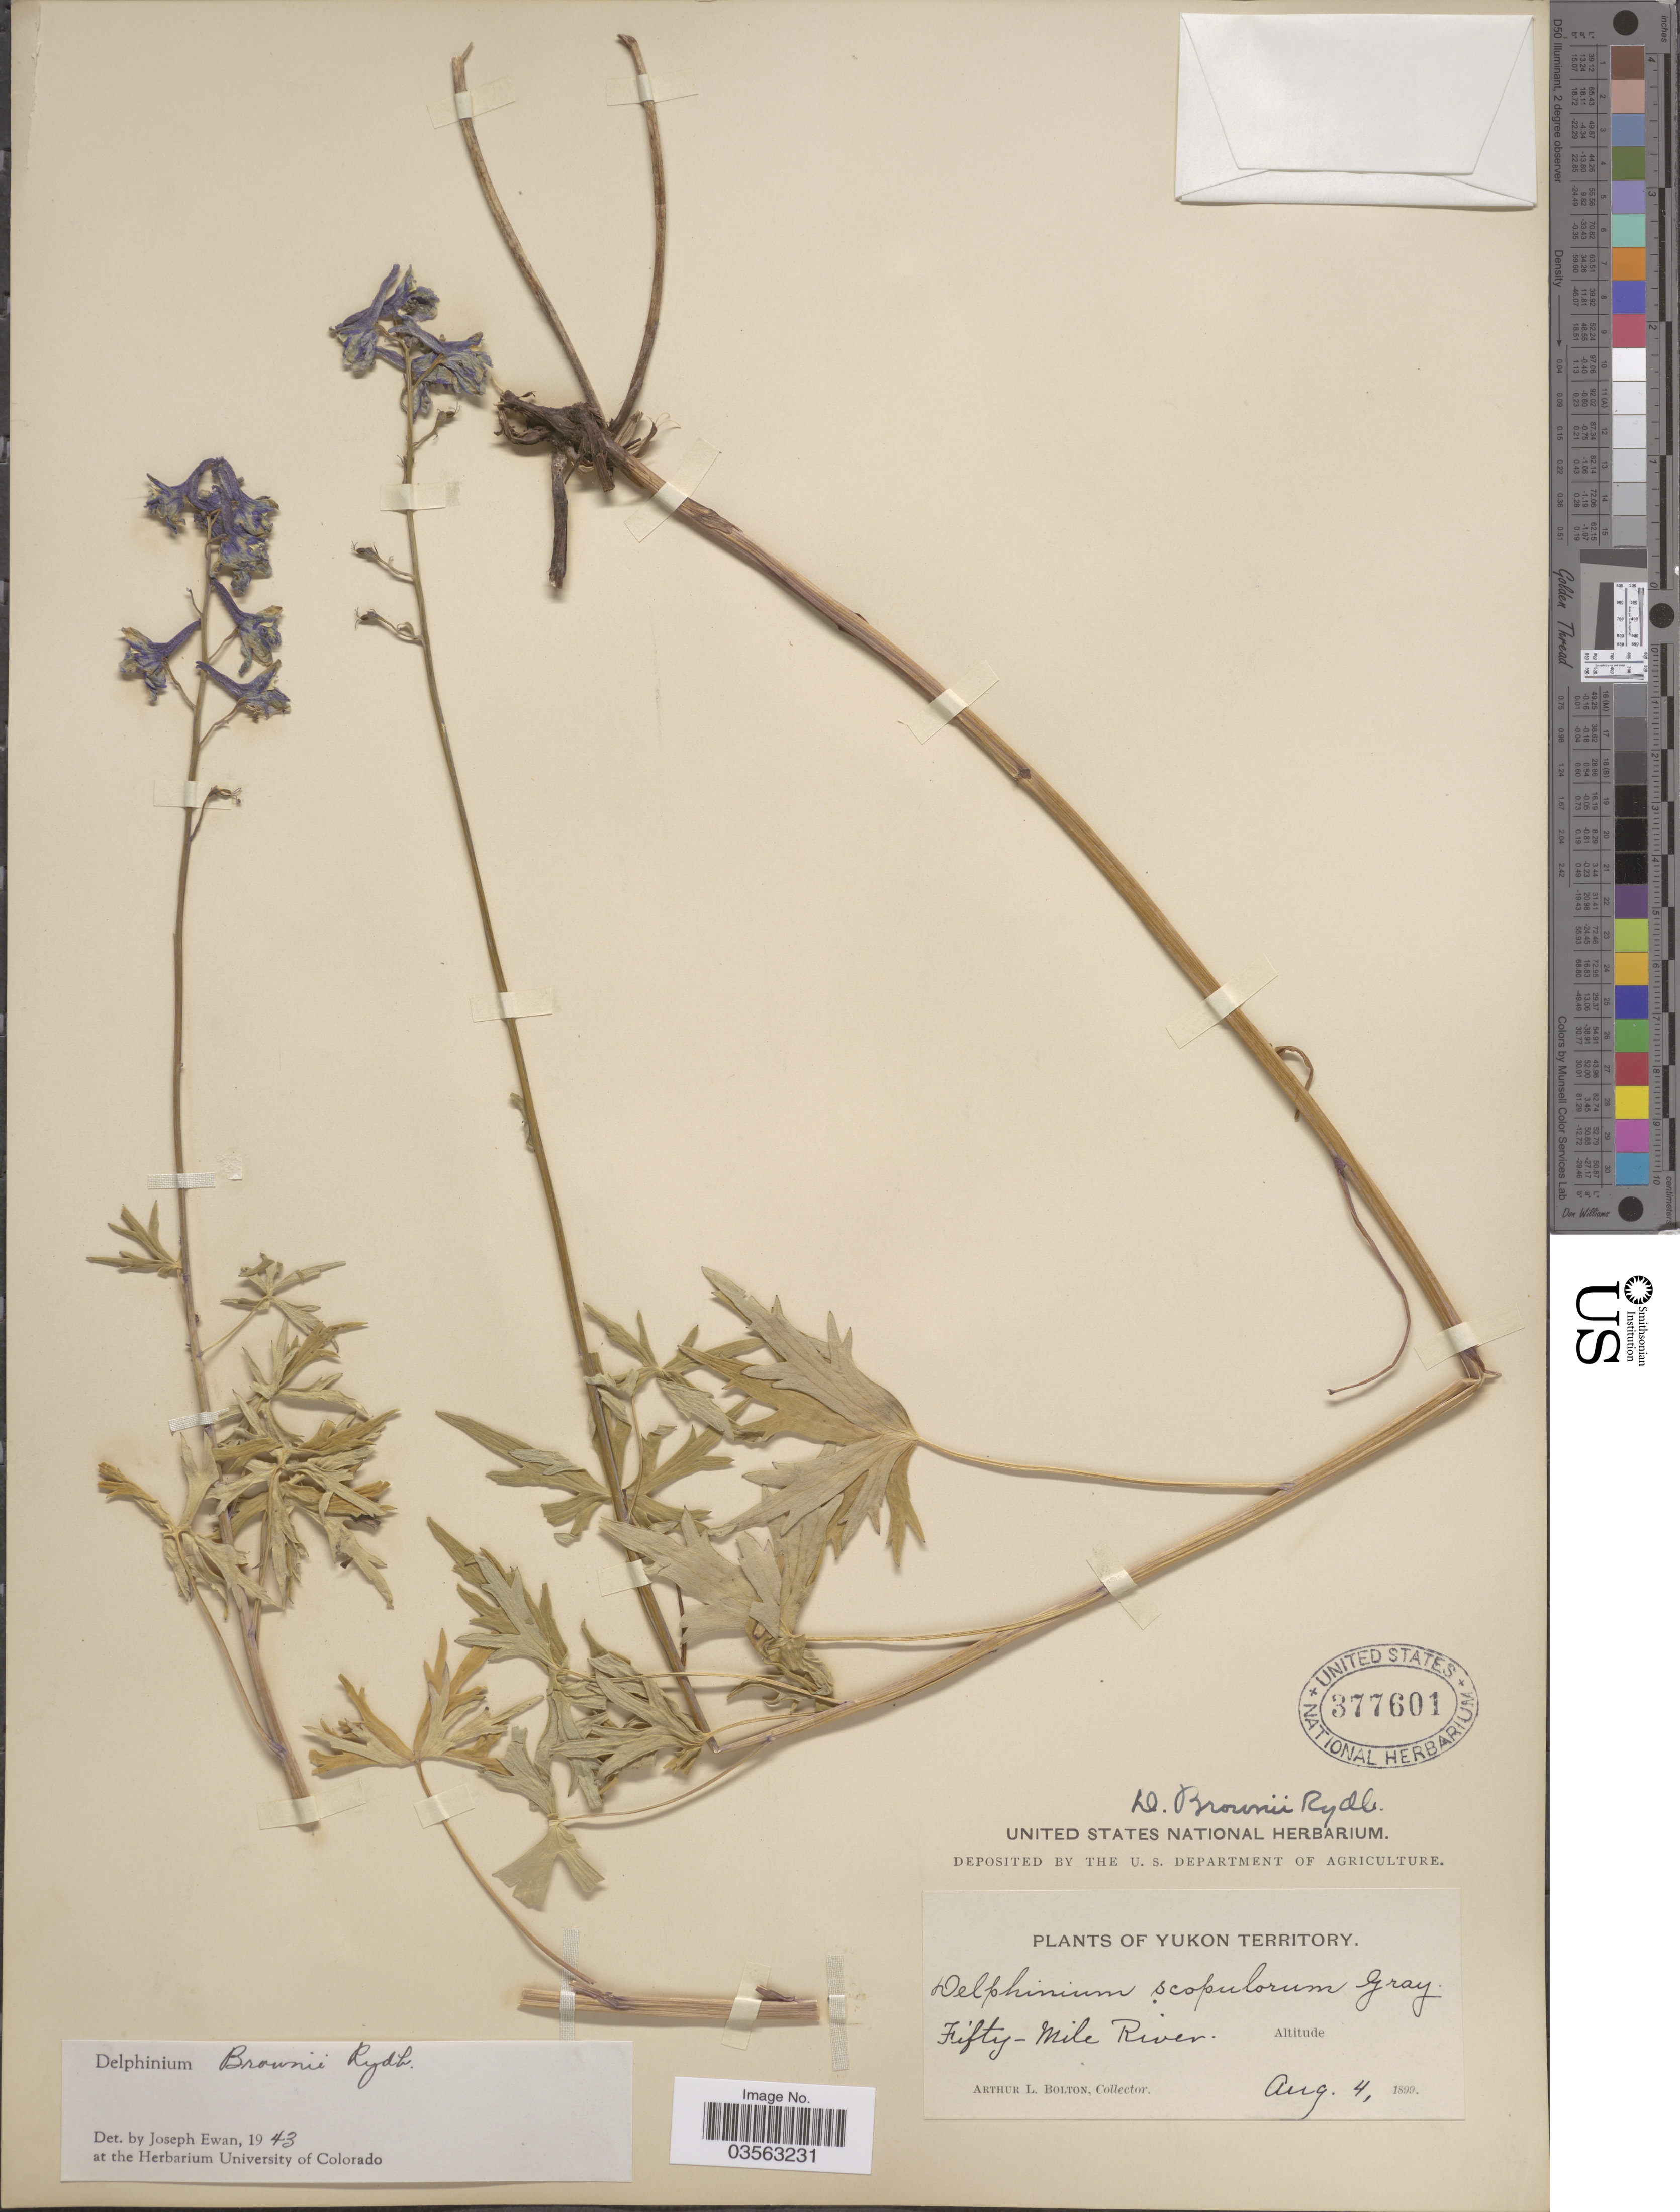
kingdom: Plantae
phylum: Tracheophyta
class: Magnoliopsida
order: Ranunculales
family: Ranunculaceae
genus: Delphinium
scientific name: Delphinium glaucum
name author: S. Watson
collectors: A. Bolton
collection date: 1899-08-04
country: Canada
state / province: Yukon Territory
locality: Fifty-Mile River.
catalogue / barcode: US 377601